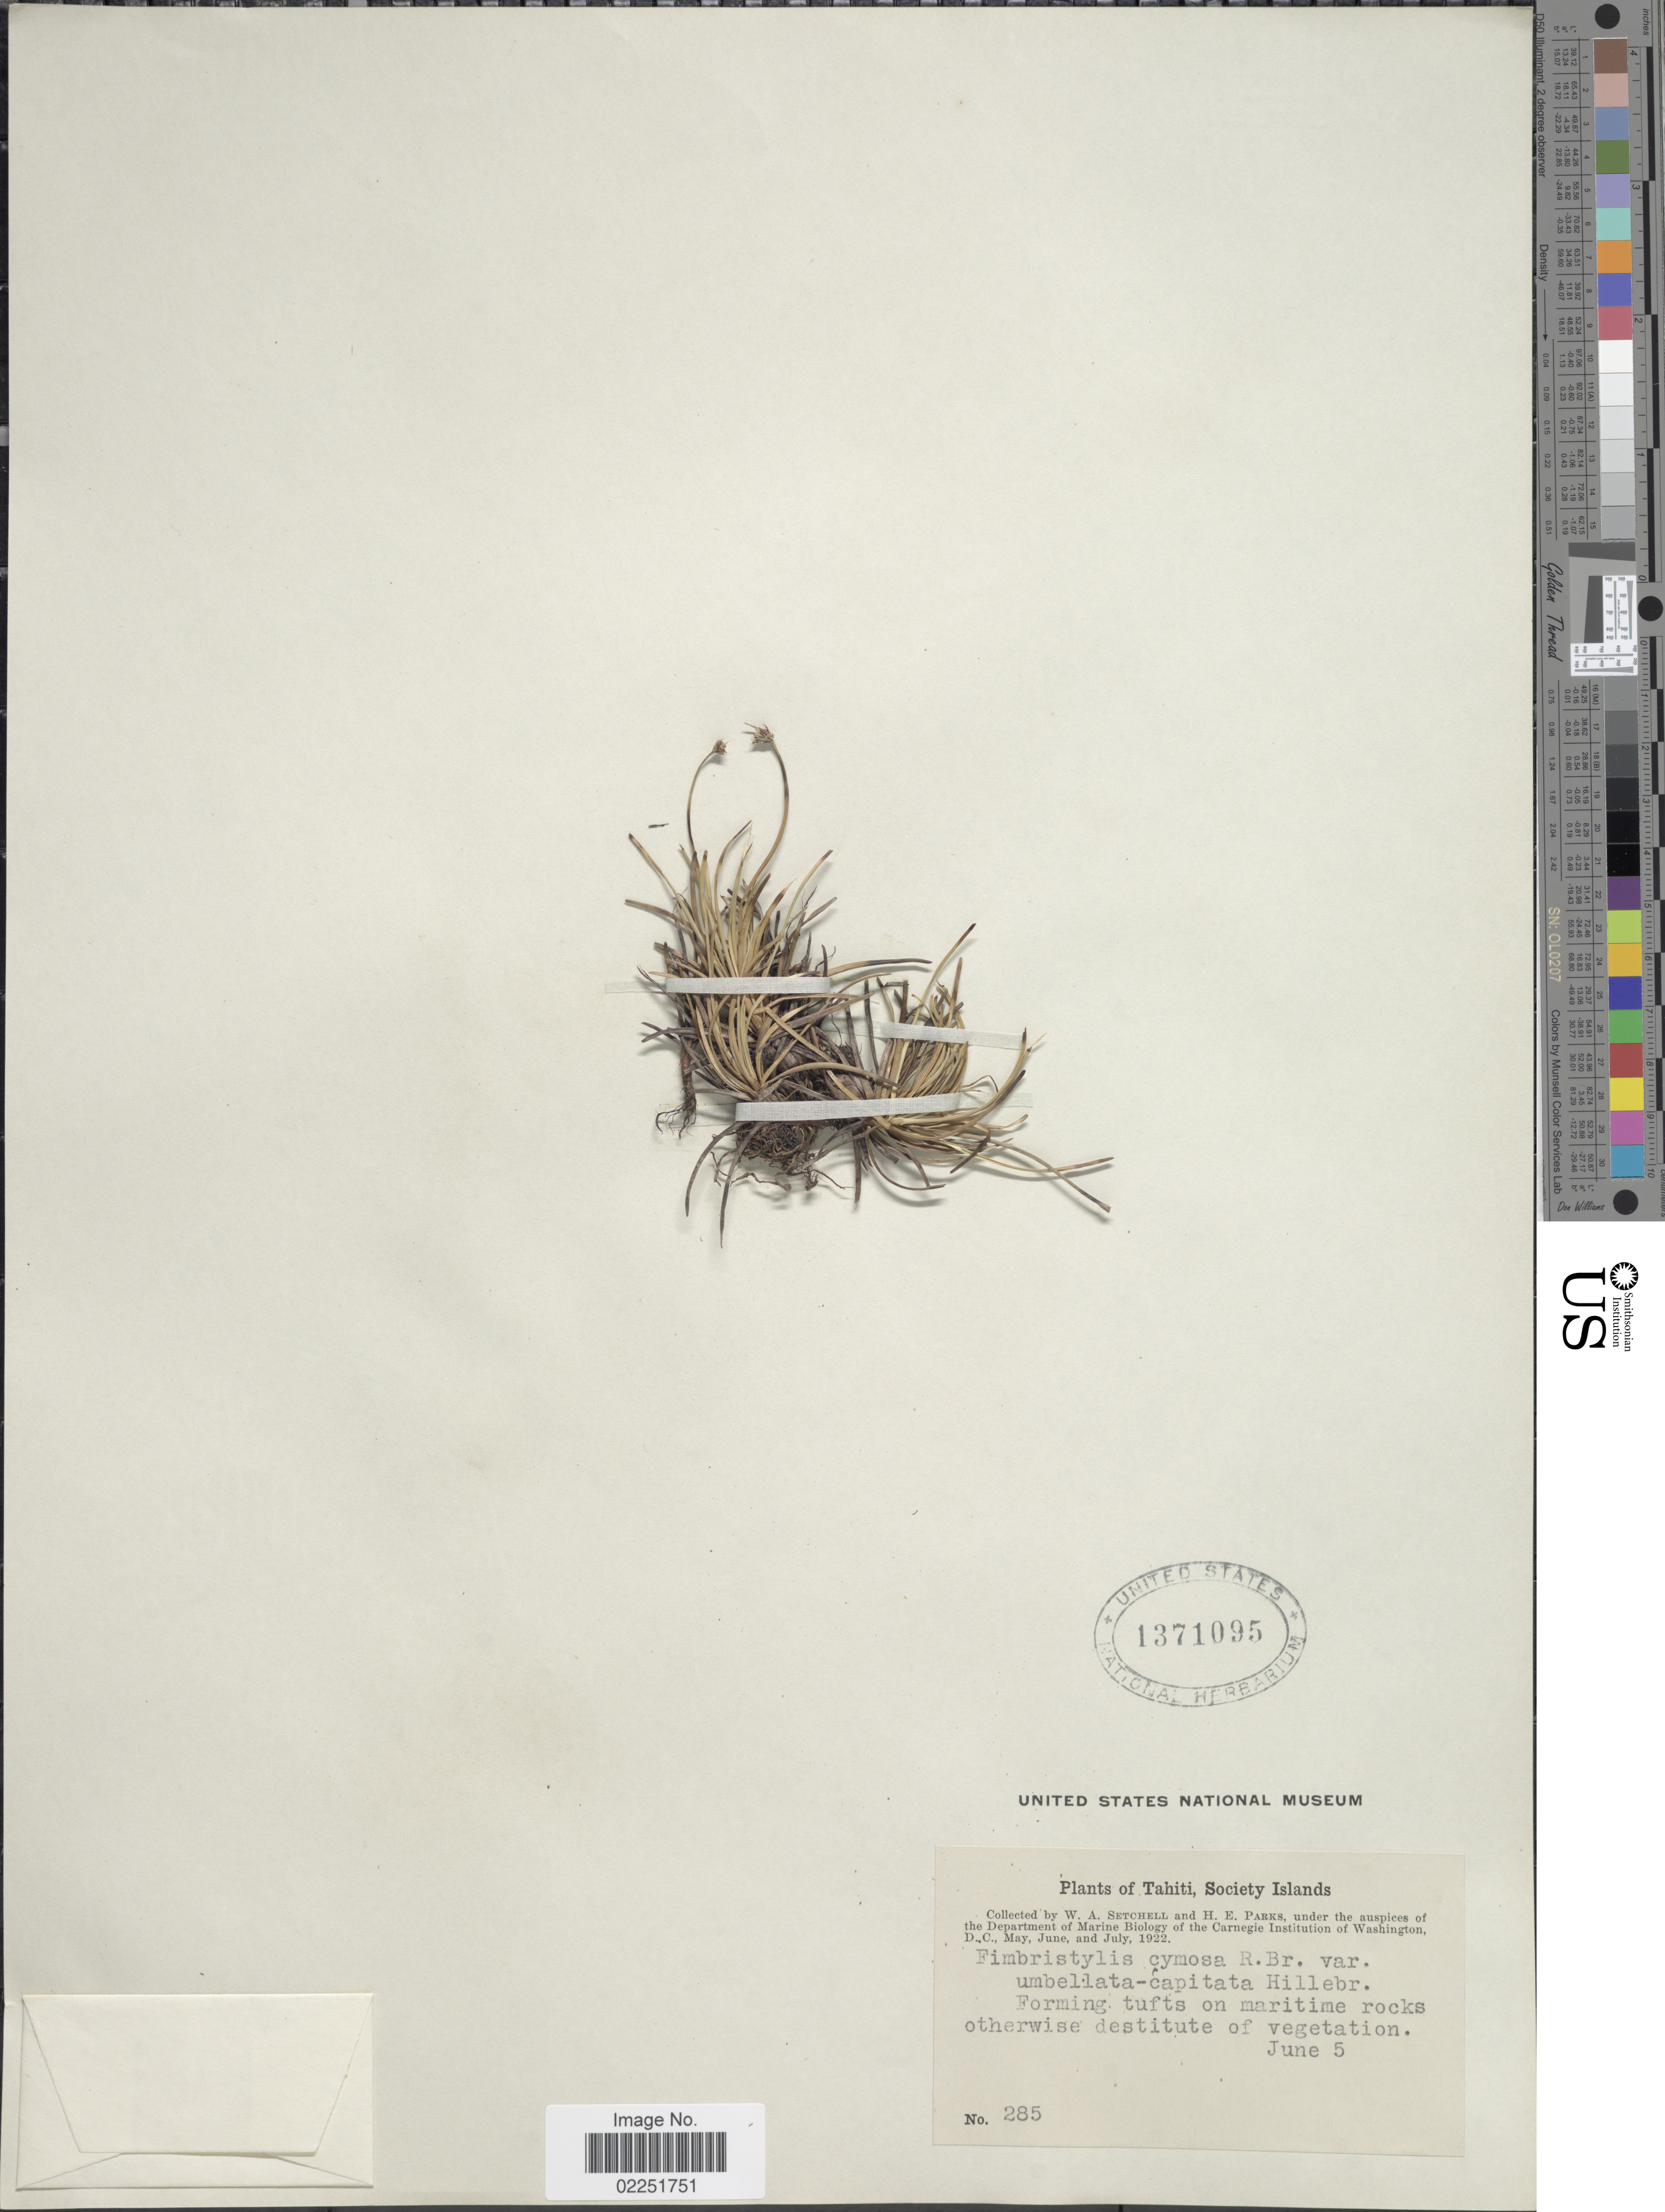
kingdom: Plantae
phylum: Tracheophyta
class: Liliopsida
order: Poales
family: Cyperaceae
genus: Fimbristylis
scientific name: Fimbristylis cymosa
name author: R. Br.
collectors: W. Setchell & H. E. Parks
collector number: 285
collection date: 1922-06-05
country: French Polynesia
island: Tahiti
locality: Tahiti, Society Islands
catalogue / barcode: US 1371095